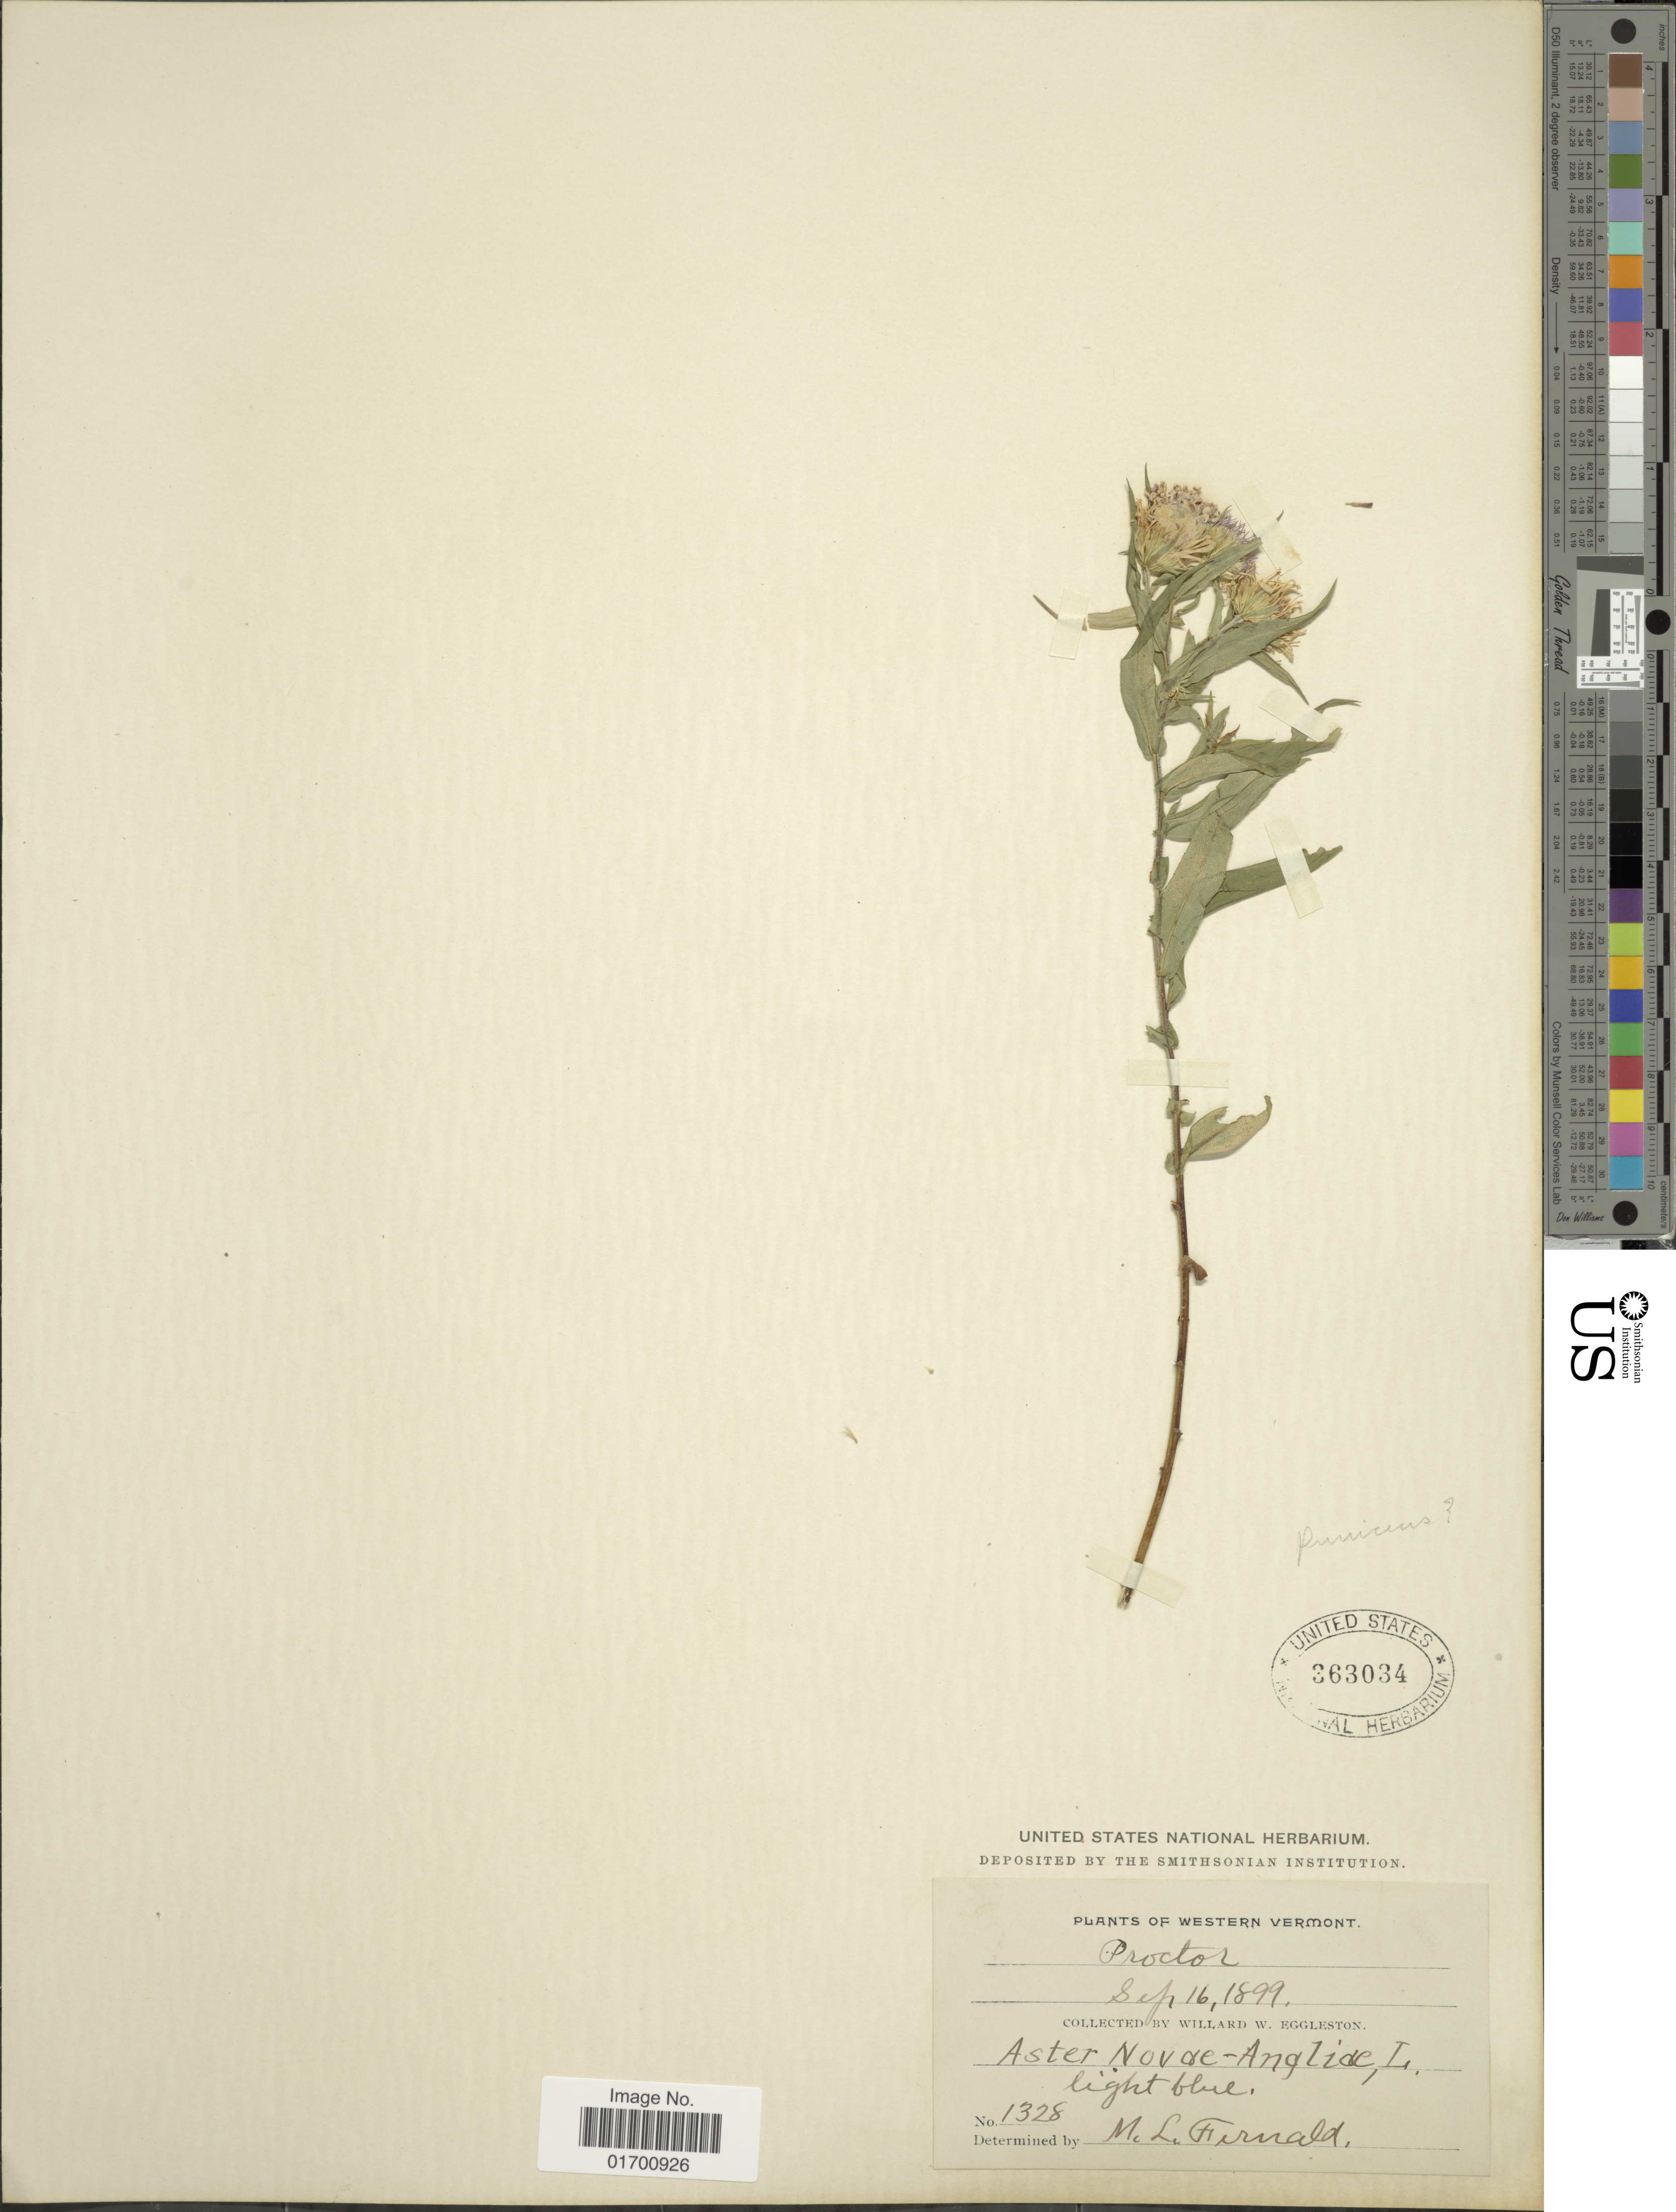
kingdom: Plantae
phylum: Tracheophyta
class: Magnoliopsida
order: Asterales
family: Asteraceae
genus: Symphyotrichum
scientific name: Symphyotrichum novae-angliae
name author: (L.) G.L. Nesom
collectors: W. W. Eggleston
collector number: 1328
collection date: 1899-09-16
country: United States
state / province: Vermont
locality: Western Vermont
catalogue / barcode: US 363034